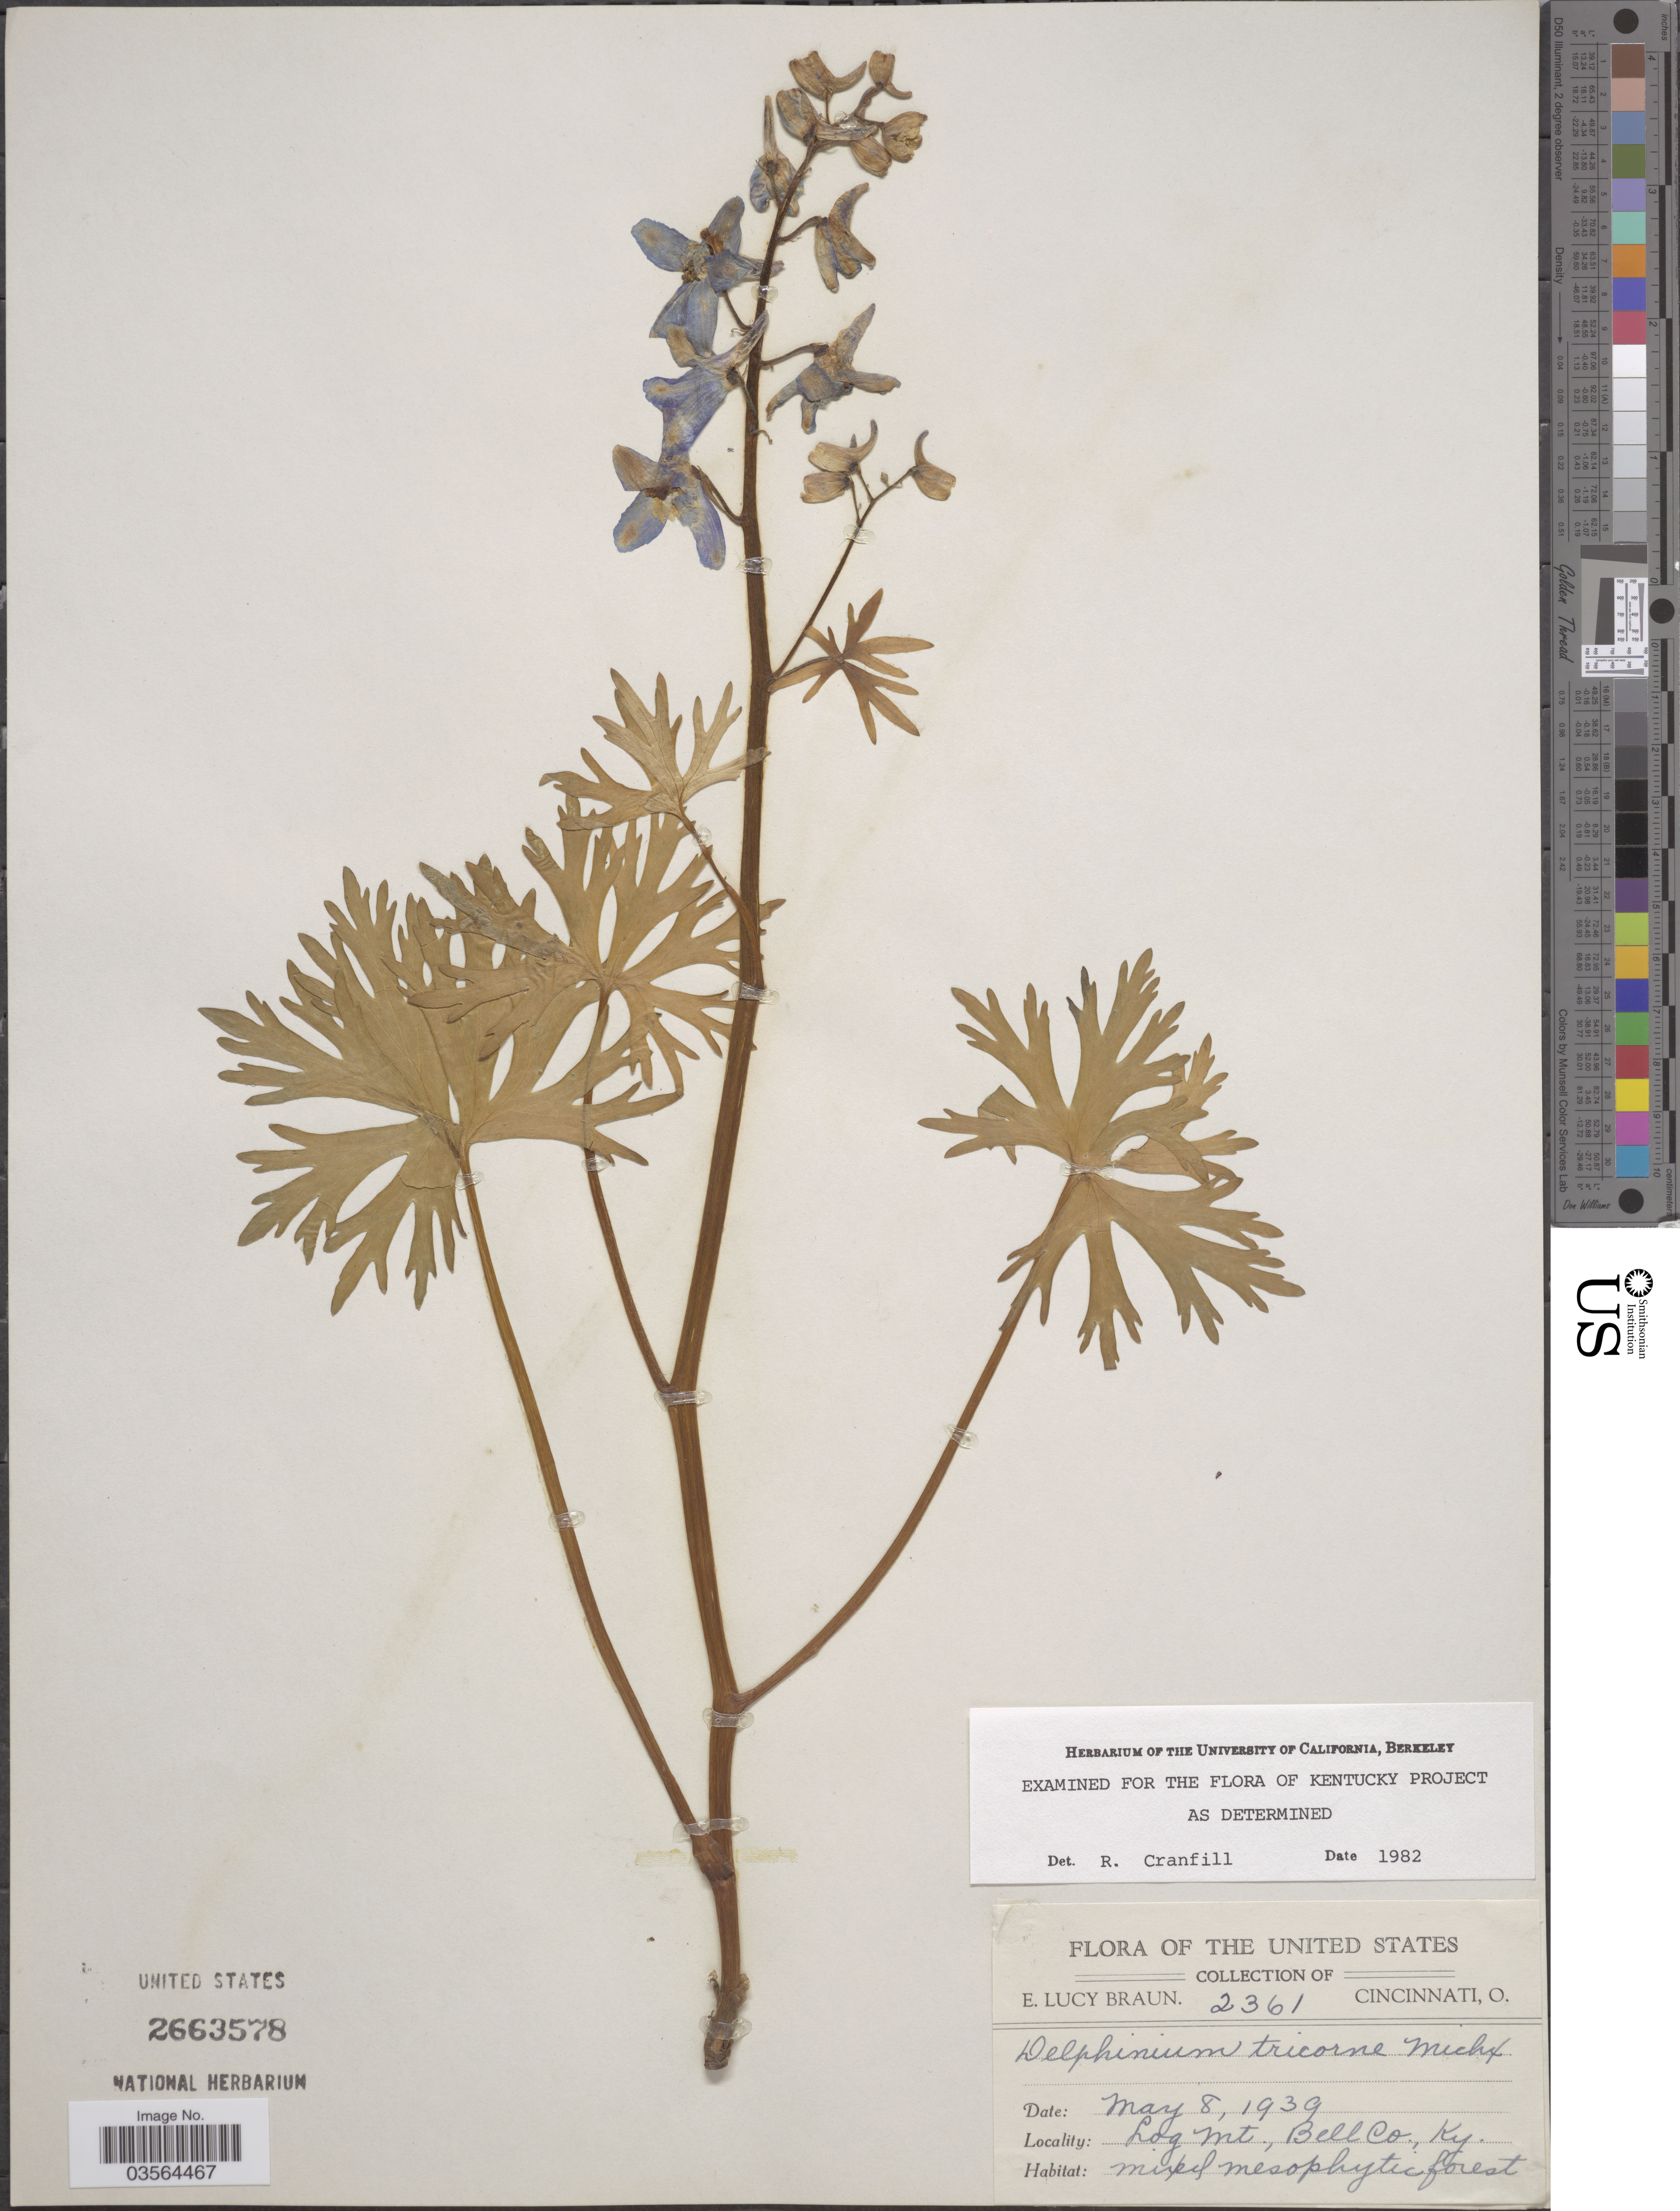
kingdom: Plantae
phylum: Tracheophyta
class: Magnoliopsida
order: Ranunculales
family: Ranunculaceae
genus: Delphinium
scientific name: Delphinium tricorne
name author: Michx.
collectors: E. L. Braun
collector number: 2361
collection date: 1939-05-08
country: United States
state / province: Kentucky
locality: Log Mt., Bell Co.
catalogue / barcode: US 2663578